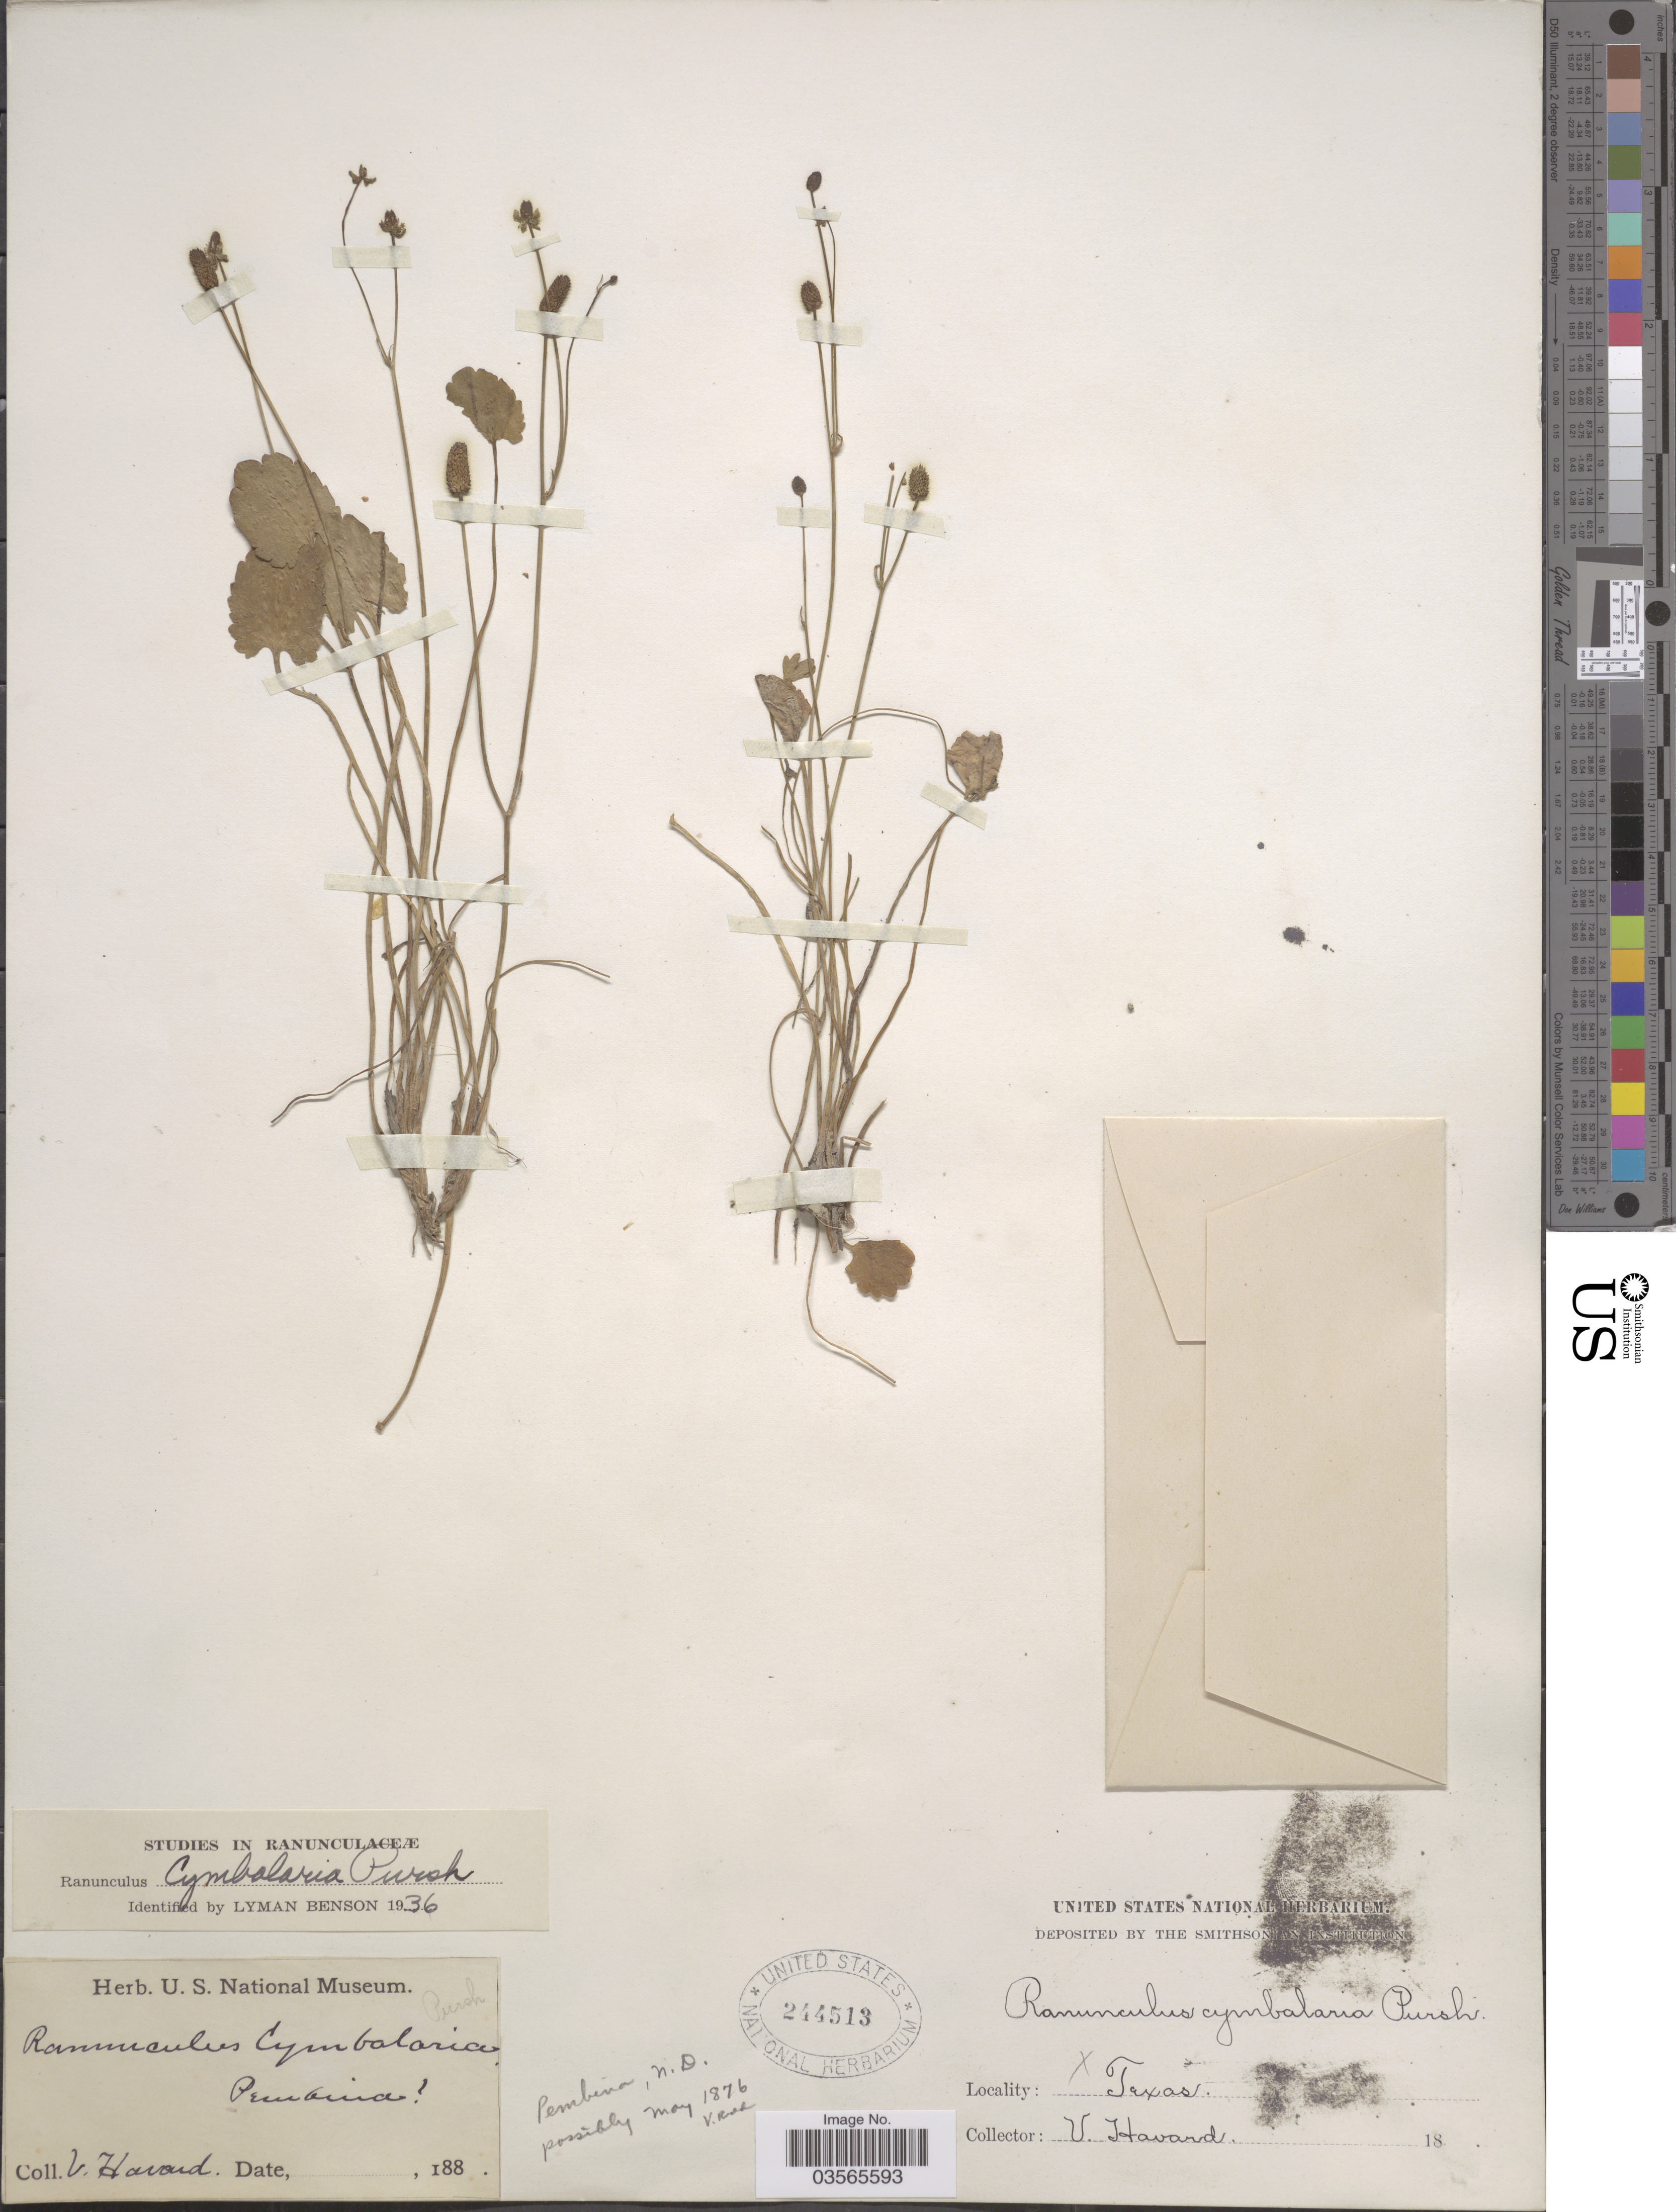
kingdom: Plantae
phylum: Tracheophyta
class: Magnoliopsida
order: Ranunculales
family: Ranunculaceae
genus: Halerpestes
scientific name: Halerpestes cymbalaria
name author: (Pursh) Greene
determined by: Strong, M. T., (US), Smithsonian Institution - National Museum of Natural History (UNITED STATES)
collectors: V. Havard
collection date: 1876-05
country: United States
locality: Texas. Pembina, N.D.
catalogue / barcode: US 244513